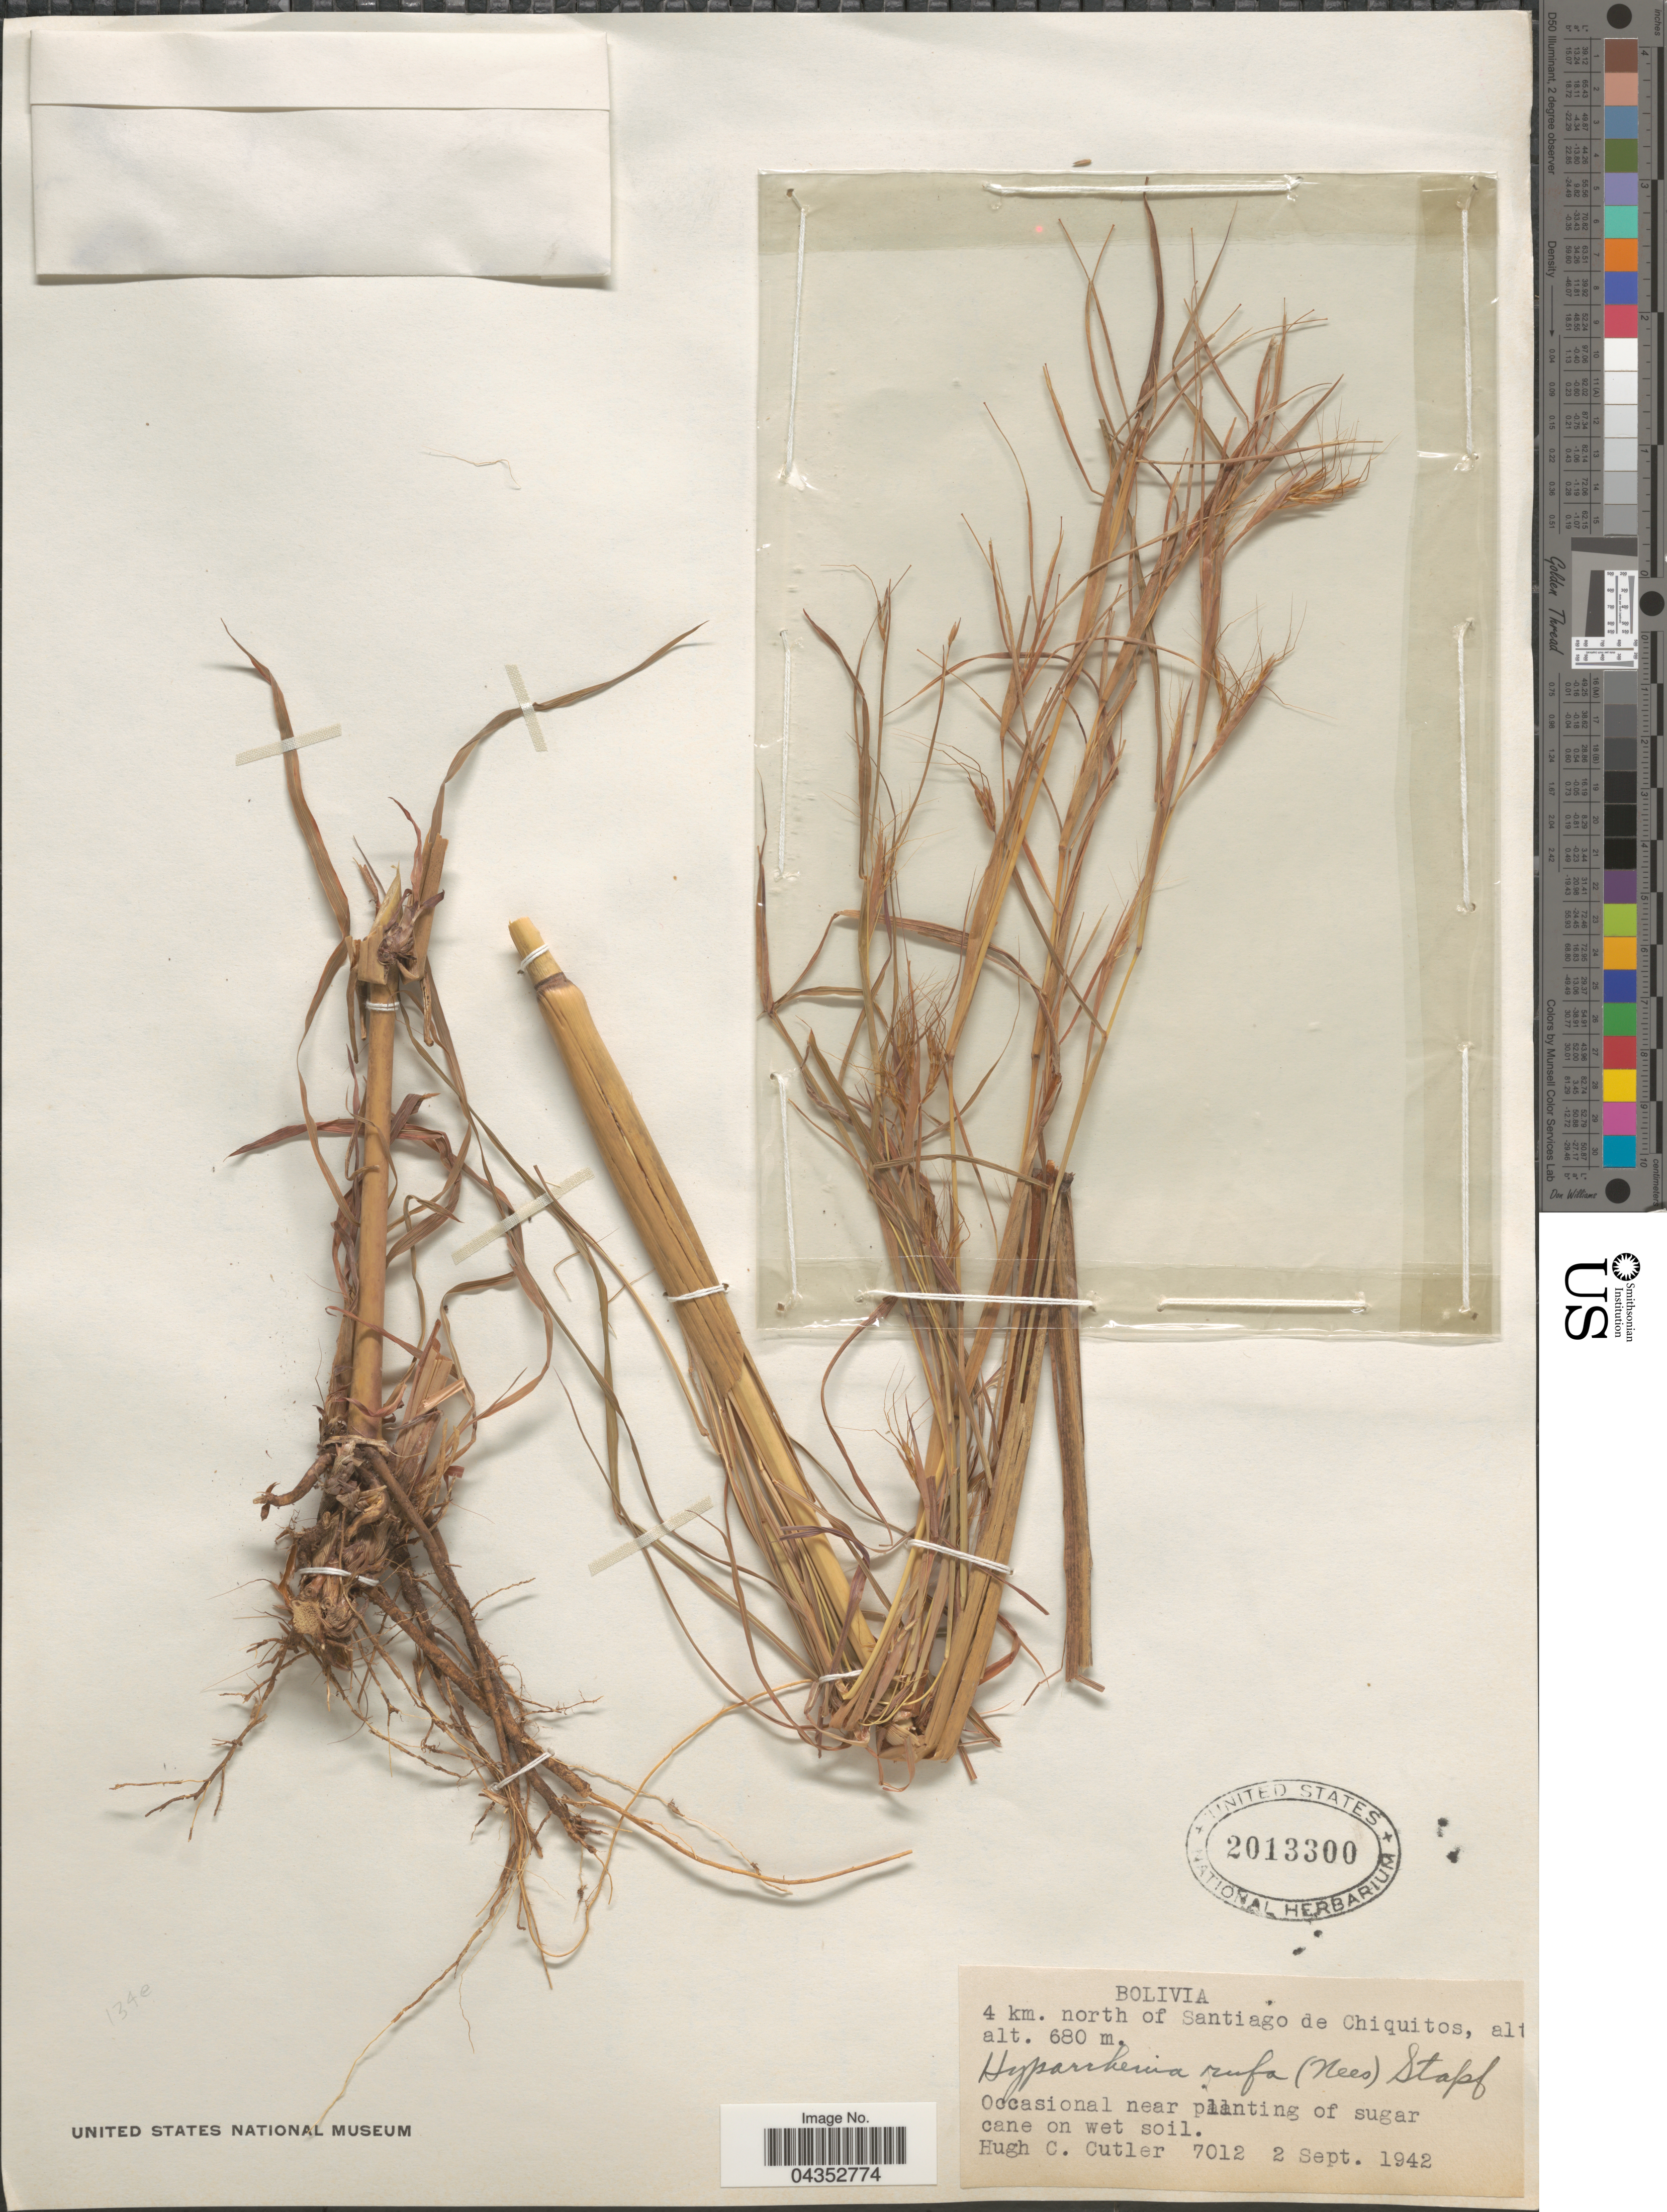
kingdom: Plantae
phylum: Tracheophyta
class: Liliopsida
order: Poales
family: Poaceae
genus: Hyparrhenia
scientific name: Hyparrhenia rufa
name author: (Nees) Stapf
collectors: H. C. Cutler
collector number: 7012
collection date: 1942-09-02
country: Bolivia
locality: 4 km. north of Santiago de Chiquitos.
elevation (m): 680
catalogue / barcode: US 2013300